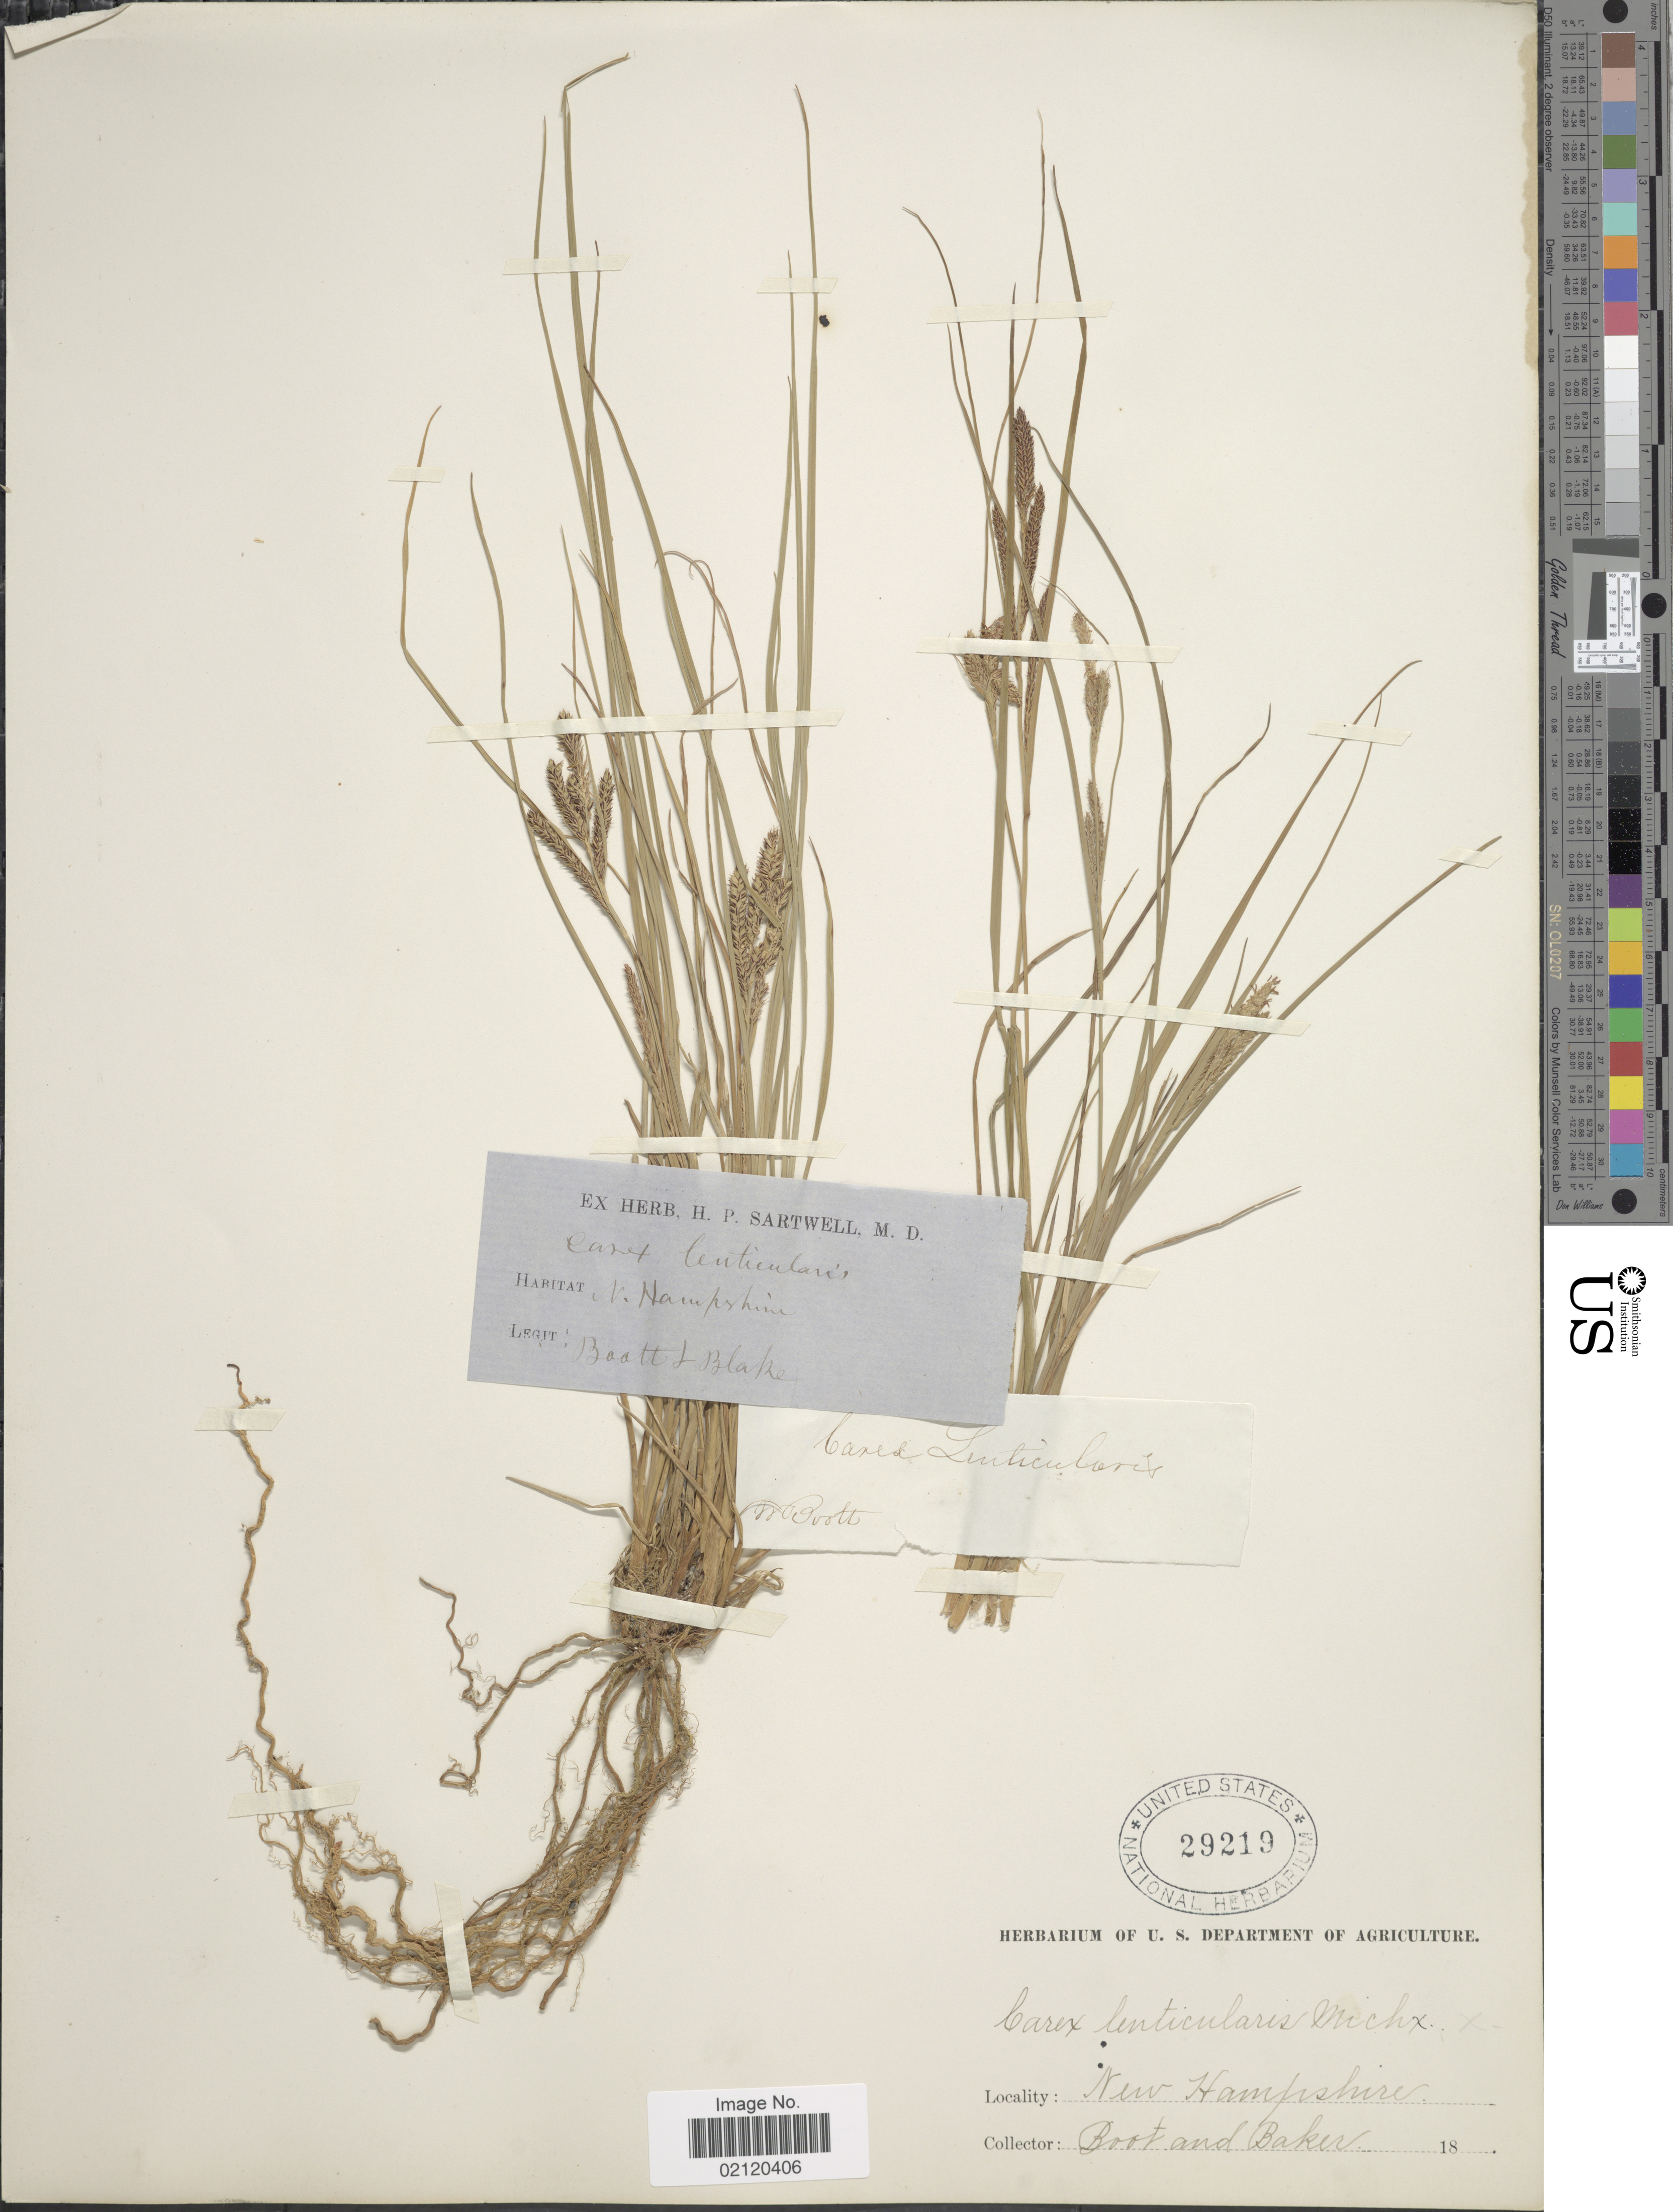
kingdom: Plantae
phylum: Tracheophyta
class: Liliopsida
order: Poales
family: Cyperaceae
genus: Carex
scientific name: Carex lenticularis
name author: Michx.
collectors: Boot & -- Baker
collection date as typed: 18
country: United States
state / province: New Hampshire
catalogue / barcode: US 29219